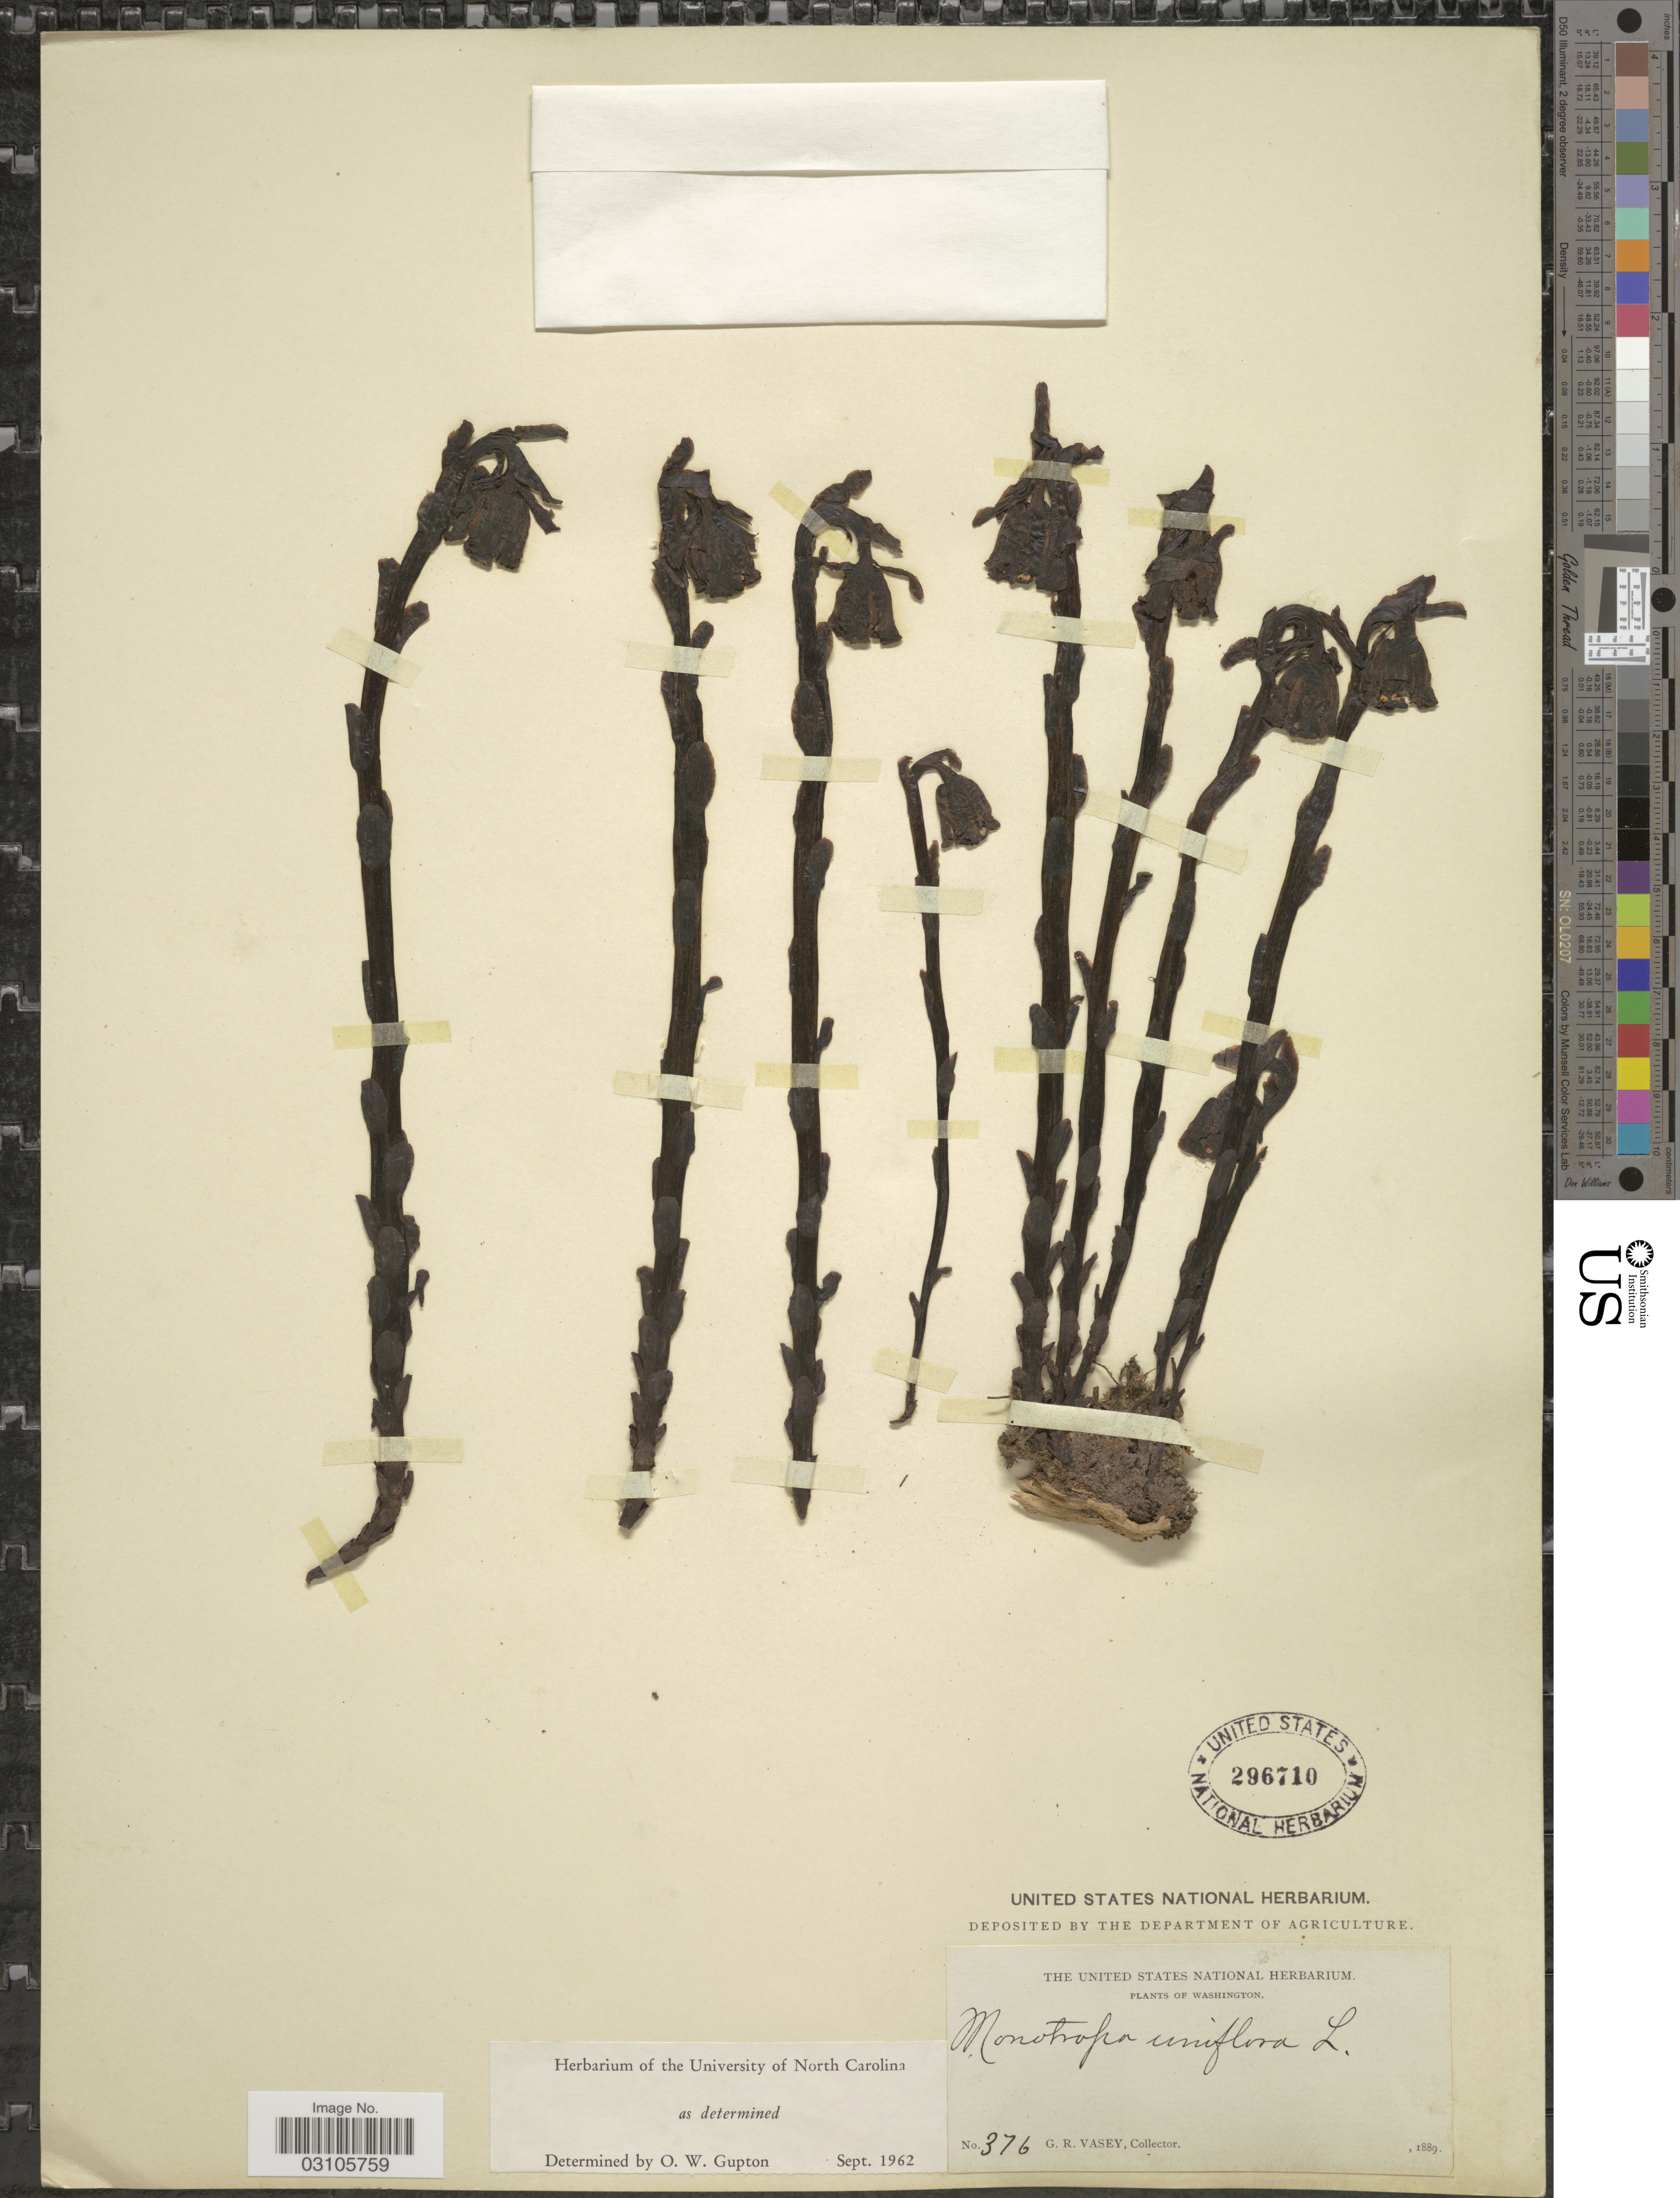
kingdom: Plantae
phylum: Tracheophyta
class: Magnoliopsida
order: Ericales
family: Ericaceae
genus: Monotropa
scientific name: Monotropa uniflora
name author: L.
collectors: G. R. Vasey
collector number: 376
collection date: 1889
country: United States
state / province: Washington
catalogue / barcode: US 296710